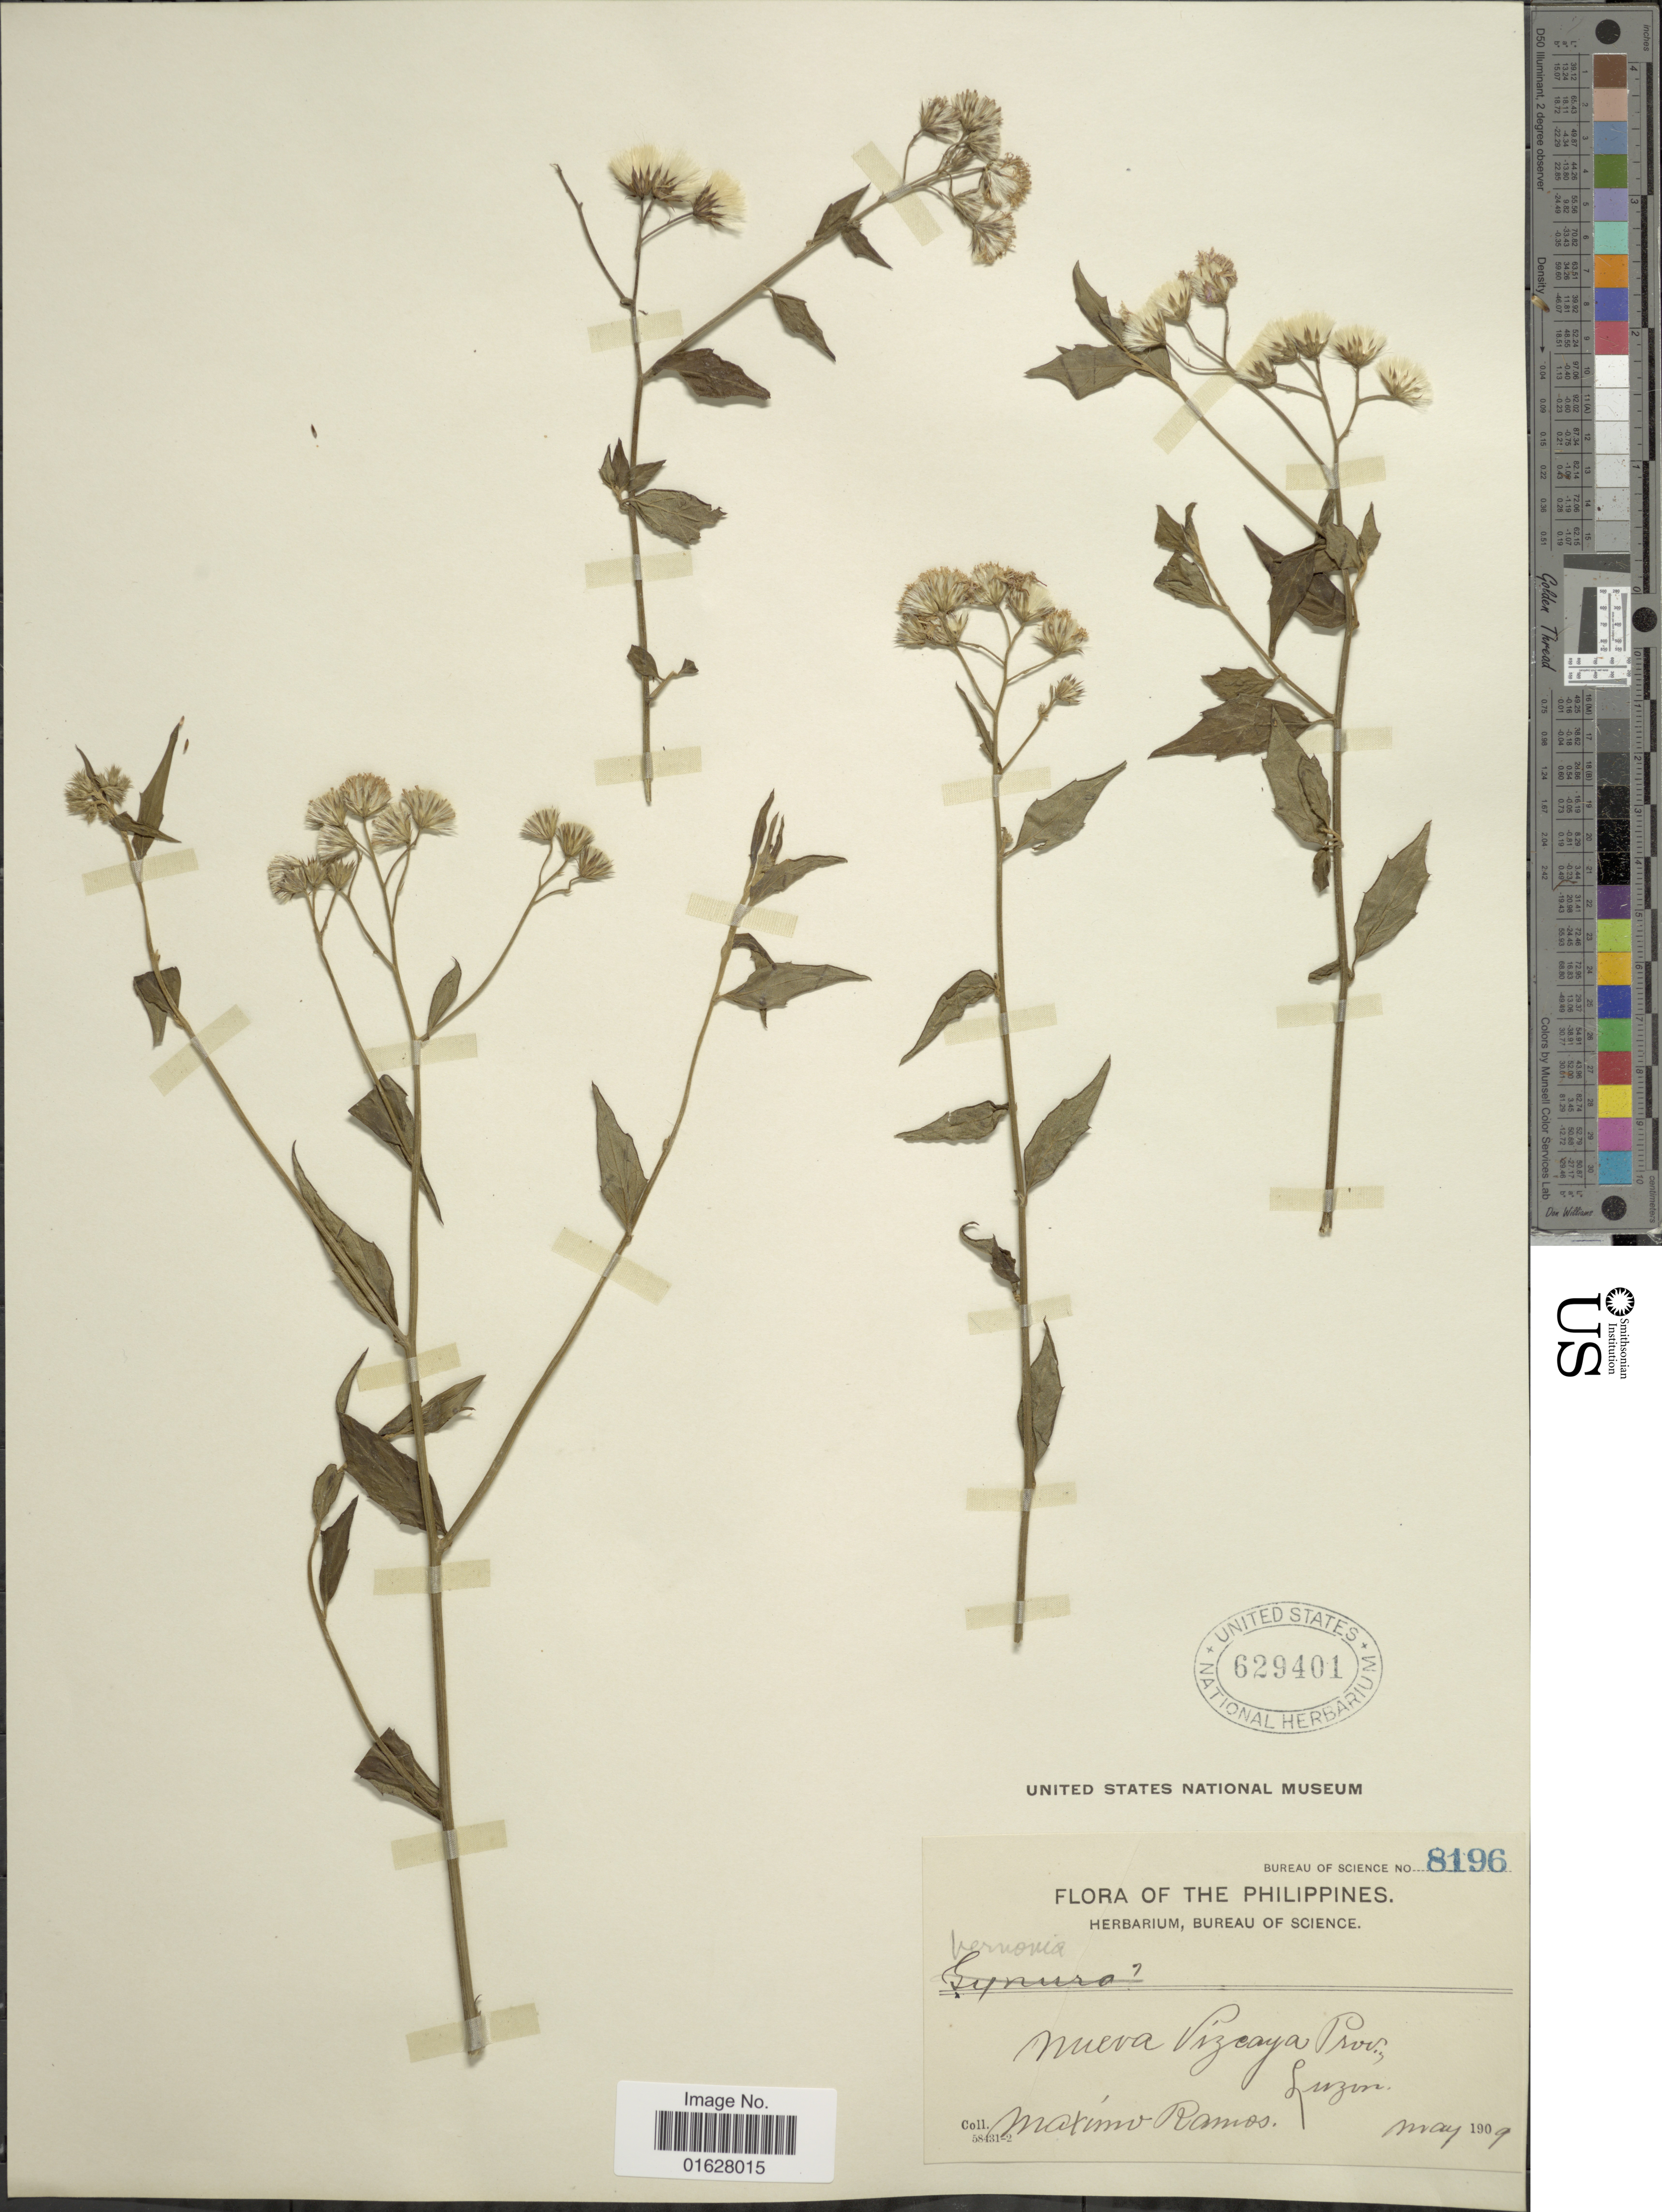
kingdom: Plantae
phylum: Tracheophyta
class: Magnoliopsida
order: Asterales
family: Asteraceae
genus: Vernonia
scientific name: Vernonia elmeri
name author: Merr.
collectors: M. Ramos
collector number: Bureau of Science 8196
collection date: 1909-05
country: Philippines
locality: The Philippines. Nueva Vizcaya Prov. Luzon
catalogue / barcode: US 629401